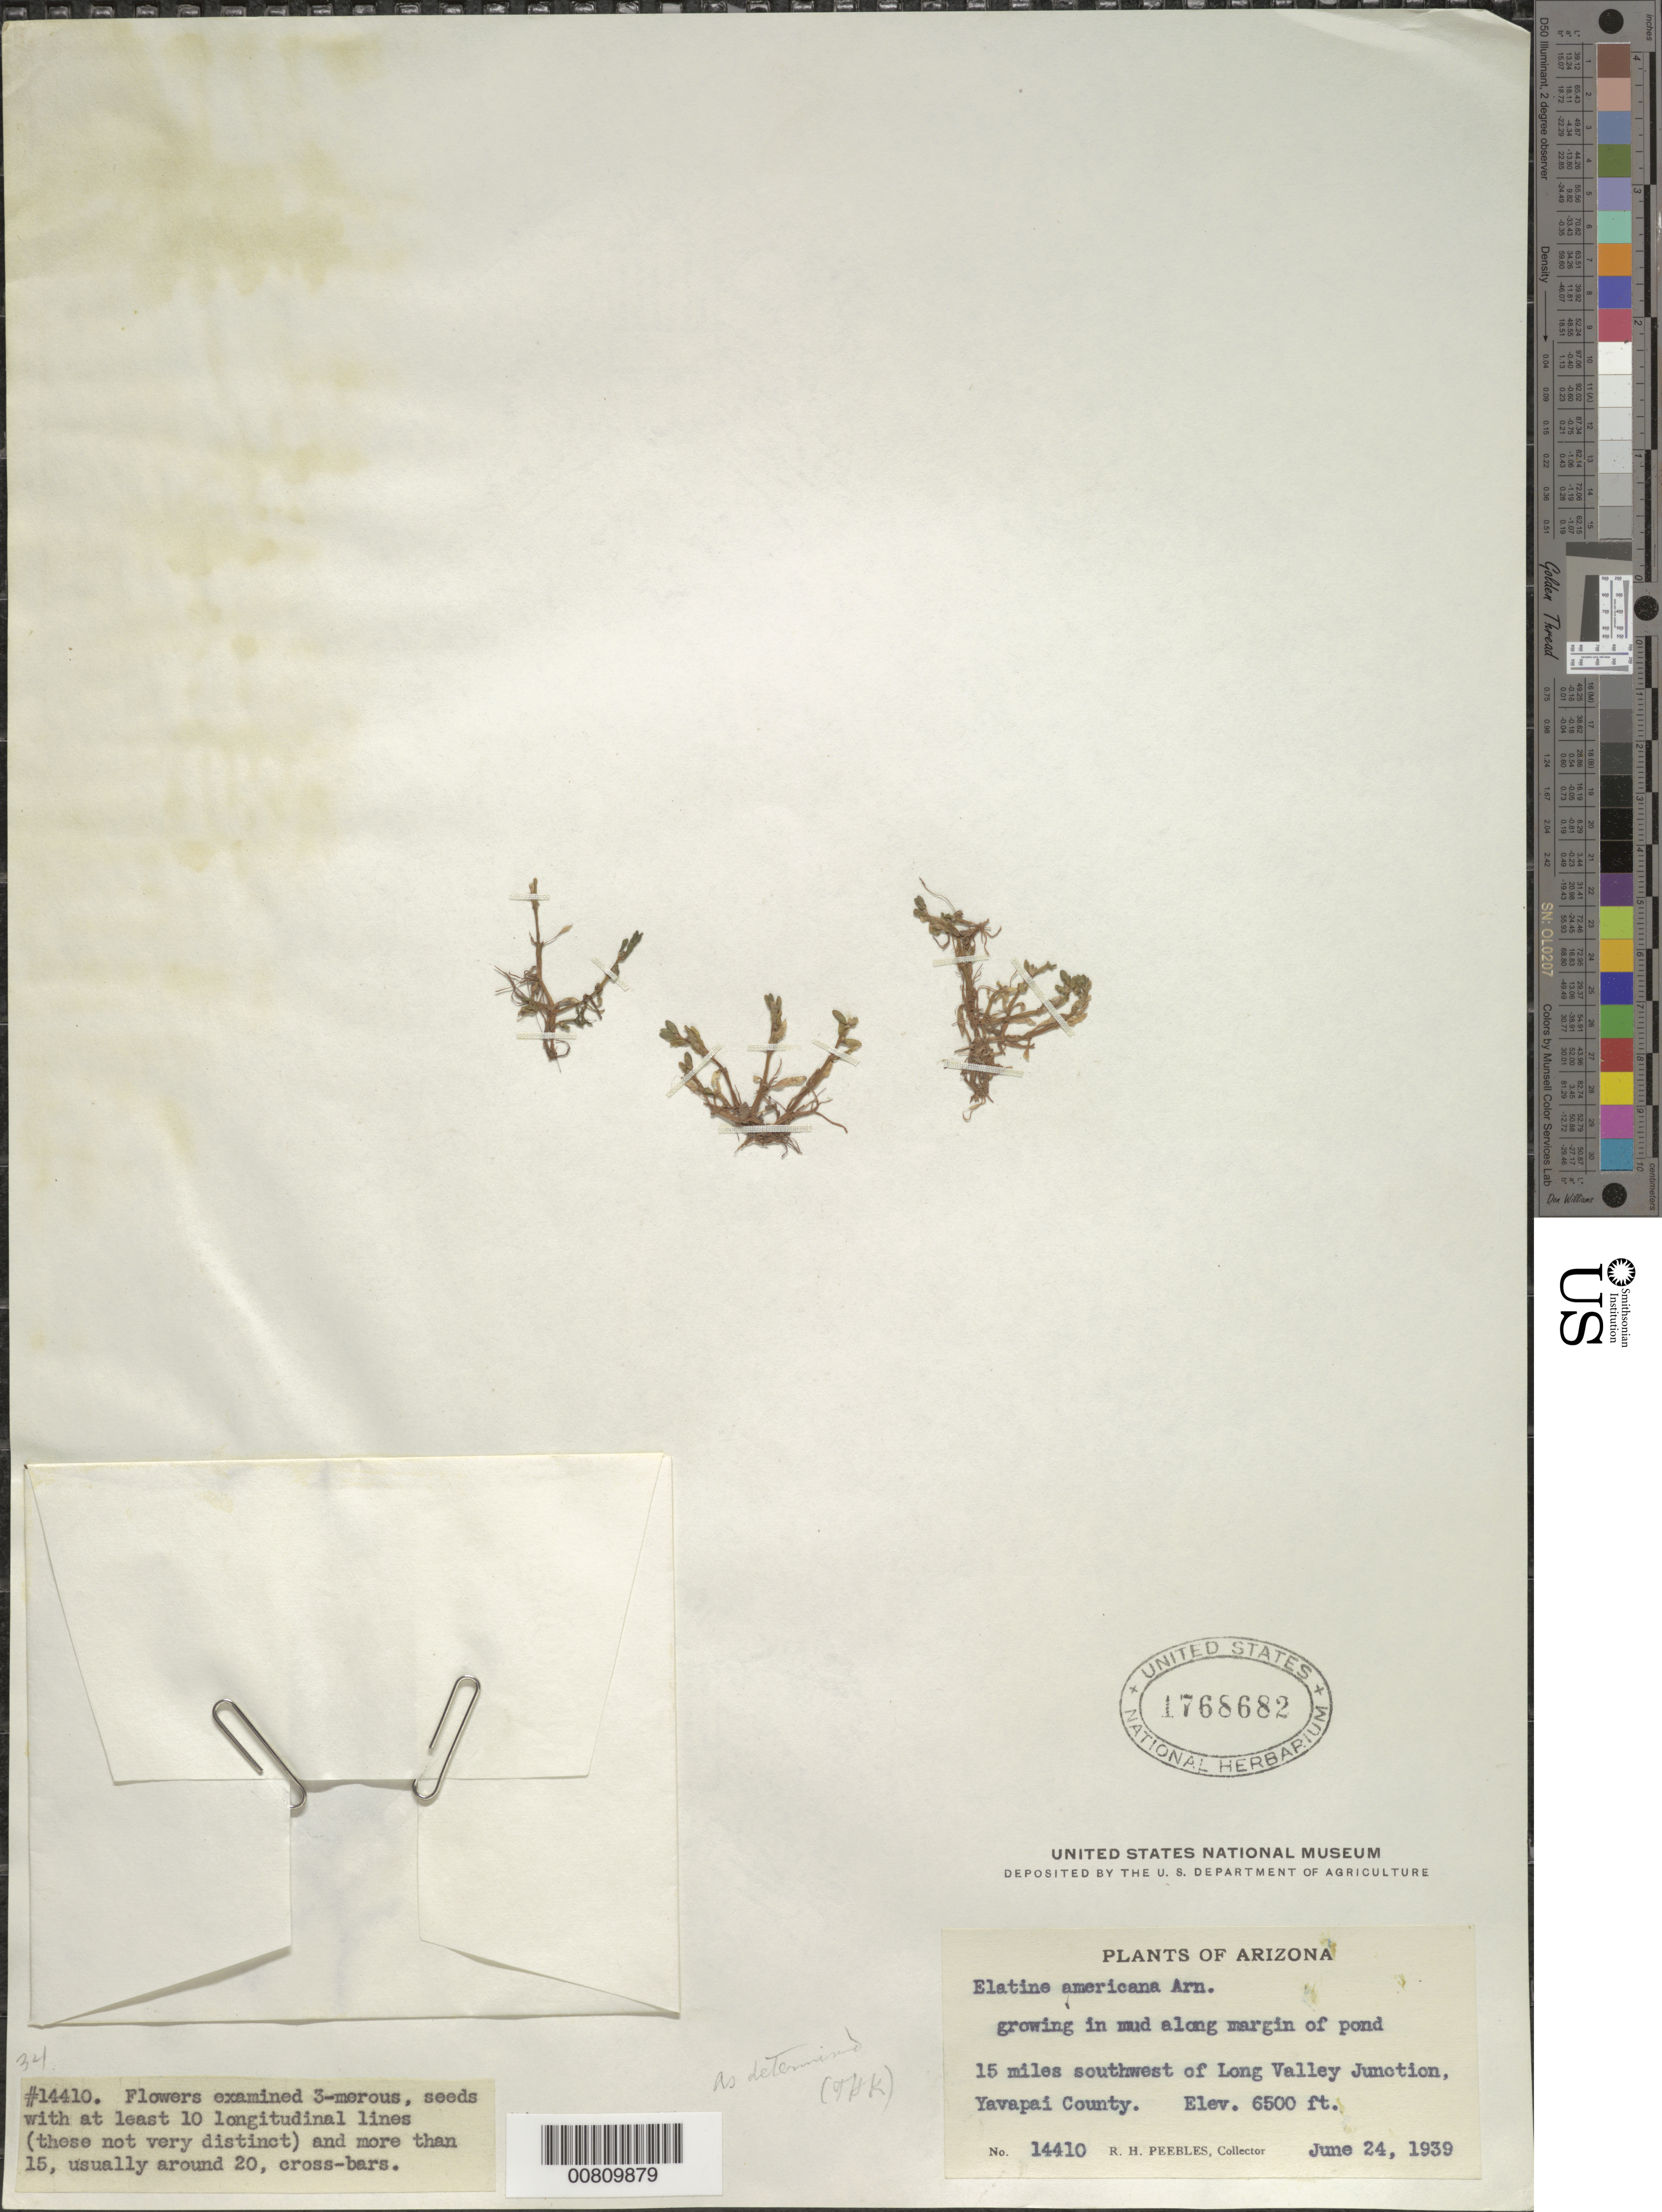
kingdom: Plantae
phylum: Tracheophyta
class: Magnoliopsida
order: Malpighiales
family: Elatinaceae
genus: Elatine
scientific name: Elatine americana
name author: (Pursh) Arn.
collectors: R. H. Peebles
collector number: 14410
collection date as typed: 24 Jun 1939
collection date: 1939-06-24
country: United States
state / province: Arizona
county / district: Yavapai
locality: SW of Long Valley Junction.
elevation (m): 1981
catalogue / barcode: US 1768682